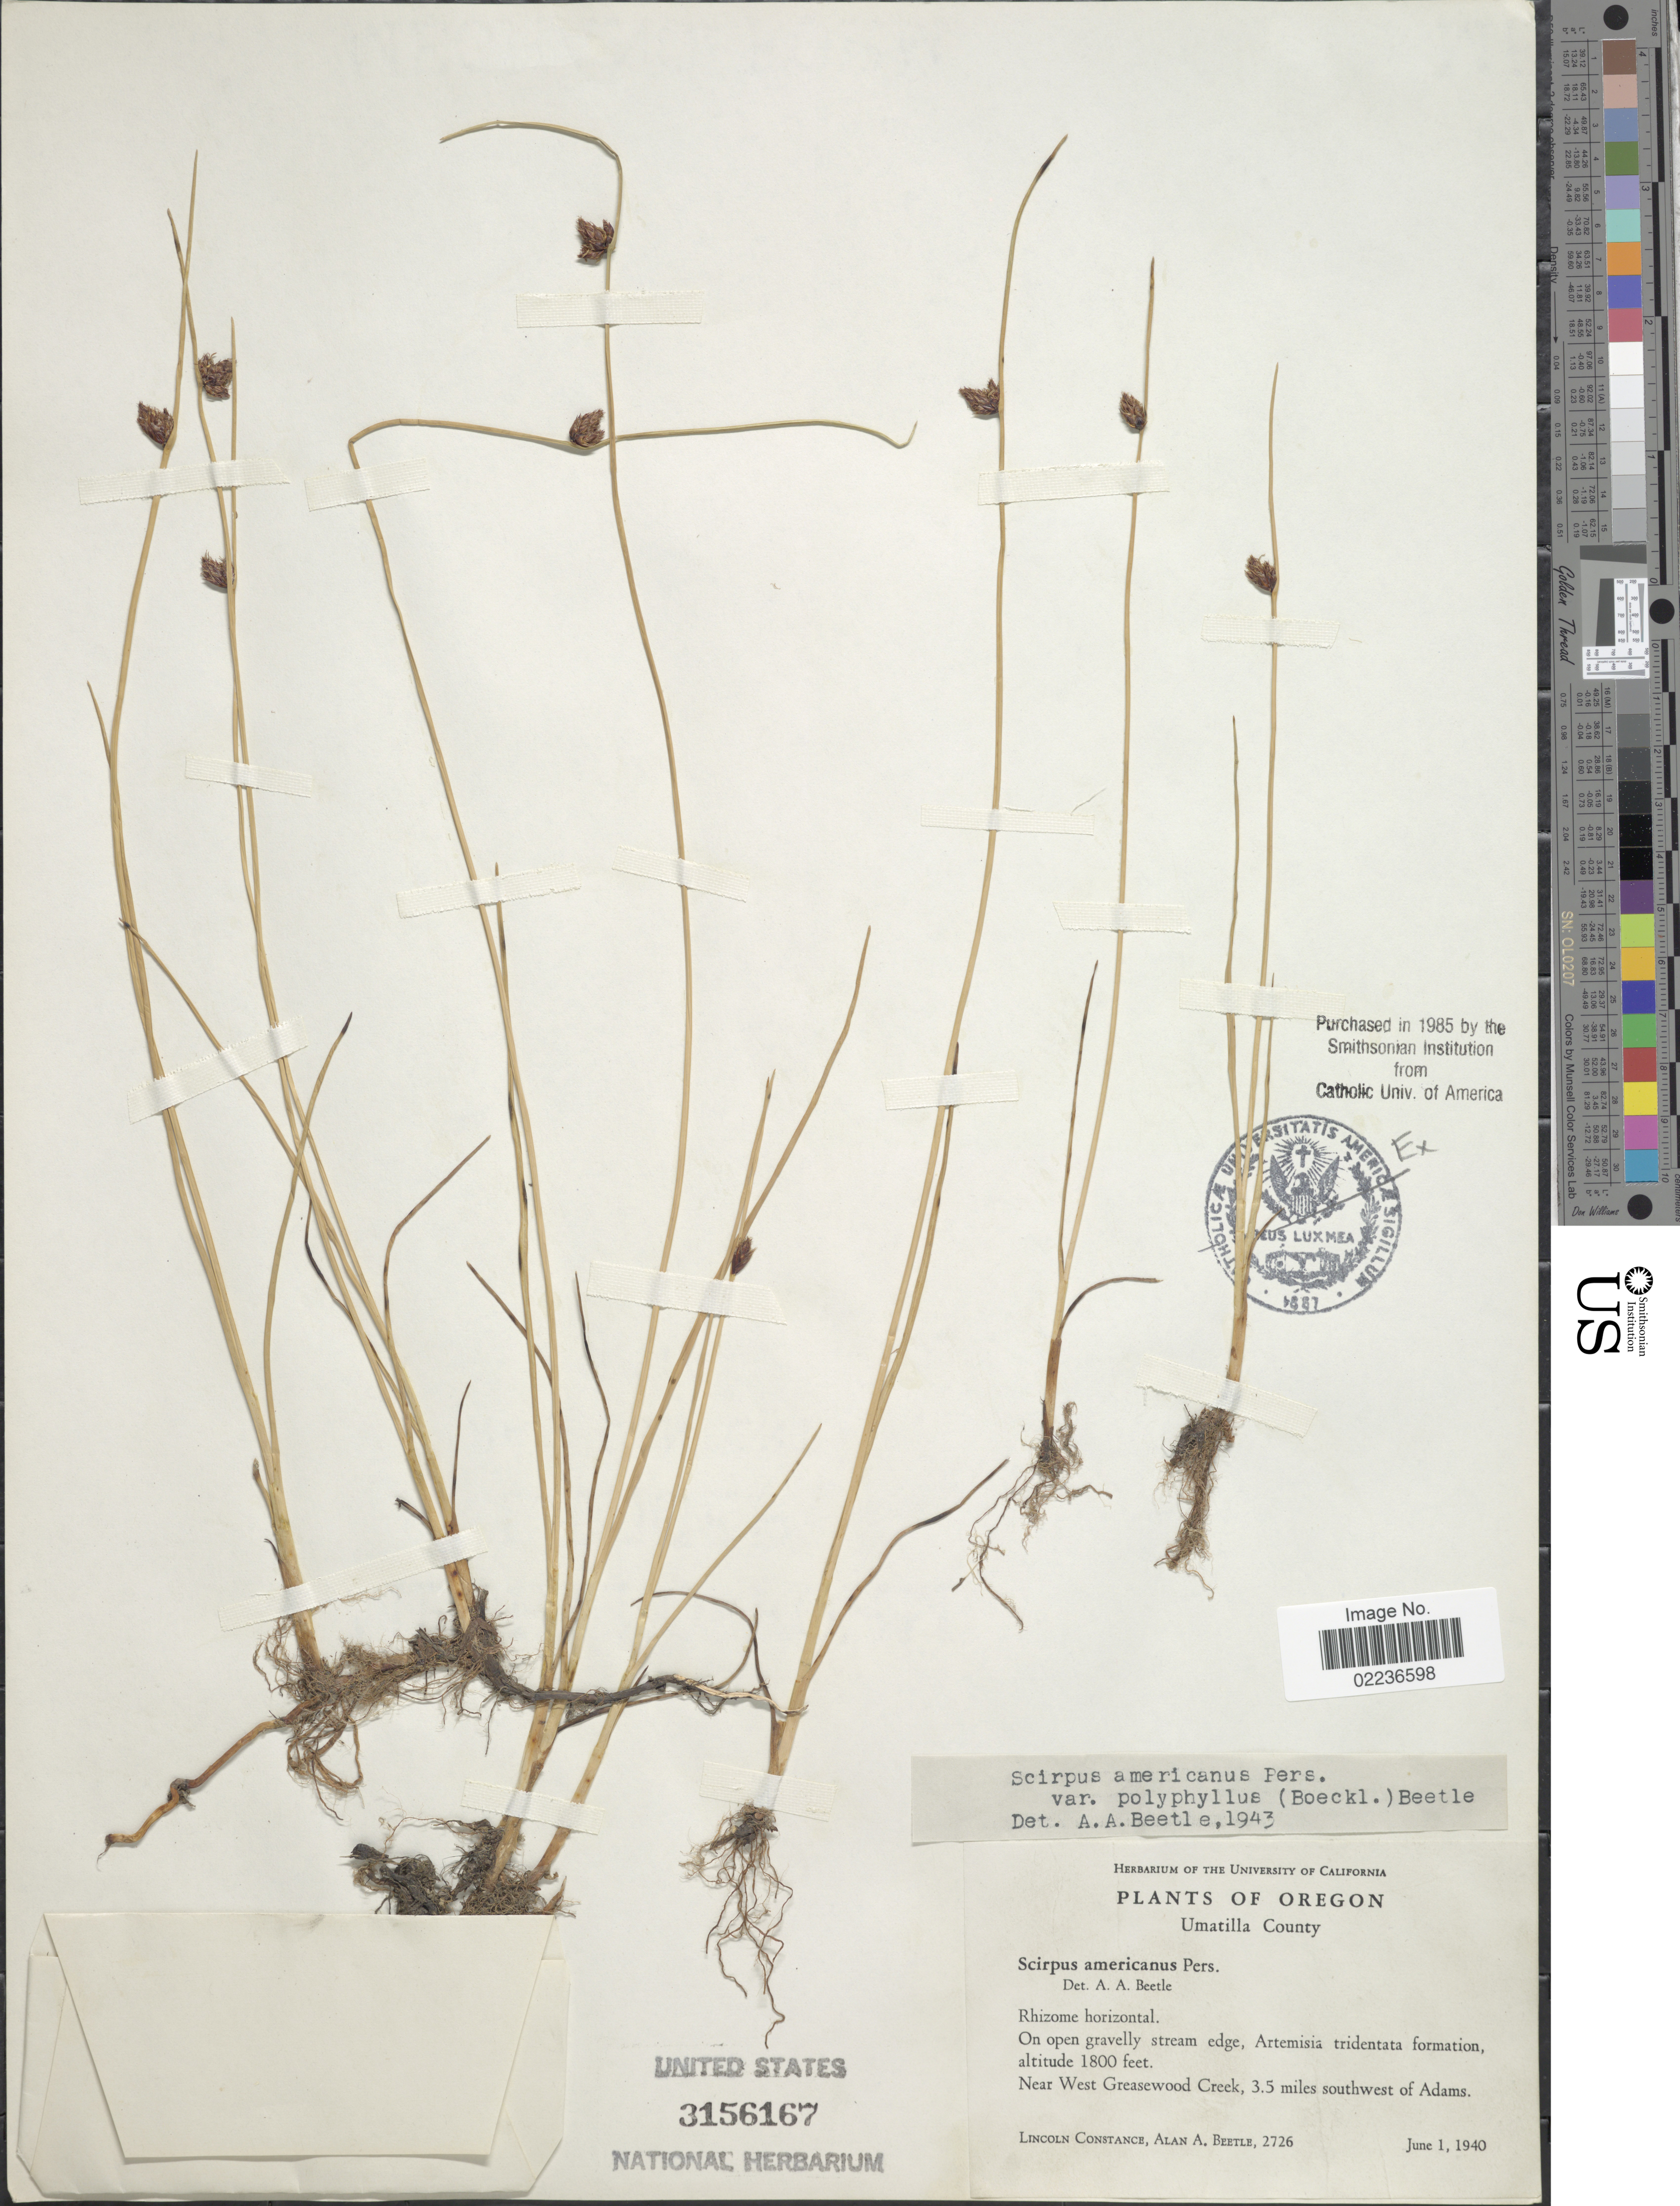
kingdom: Plantae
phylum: Tracheophyta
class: Liliopsida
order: Poales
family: Cyperaceae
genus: Schoenoplectus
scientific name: Schoenoplectus pungens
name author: (Vahl) Palla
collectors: L. Constance & A. A. Beetle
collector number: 2726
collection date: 1940-06-01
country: United States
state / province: Oregon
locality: Umatilla County, on open gravelly stream edge, Artemisia tridentata formation, near West Greasewood Creek, 3.5 miles southwest of Adams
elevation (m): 549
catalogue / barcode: US 3156167